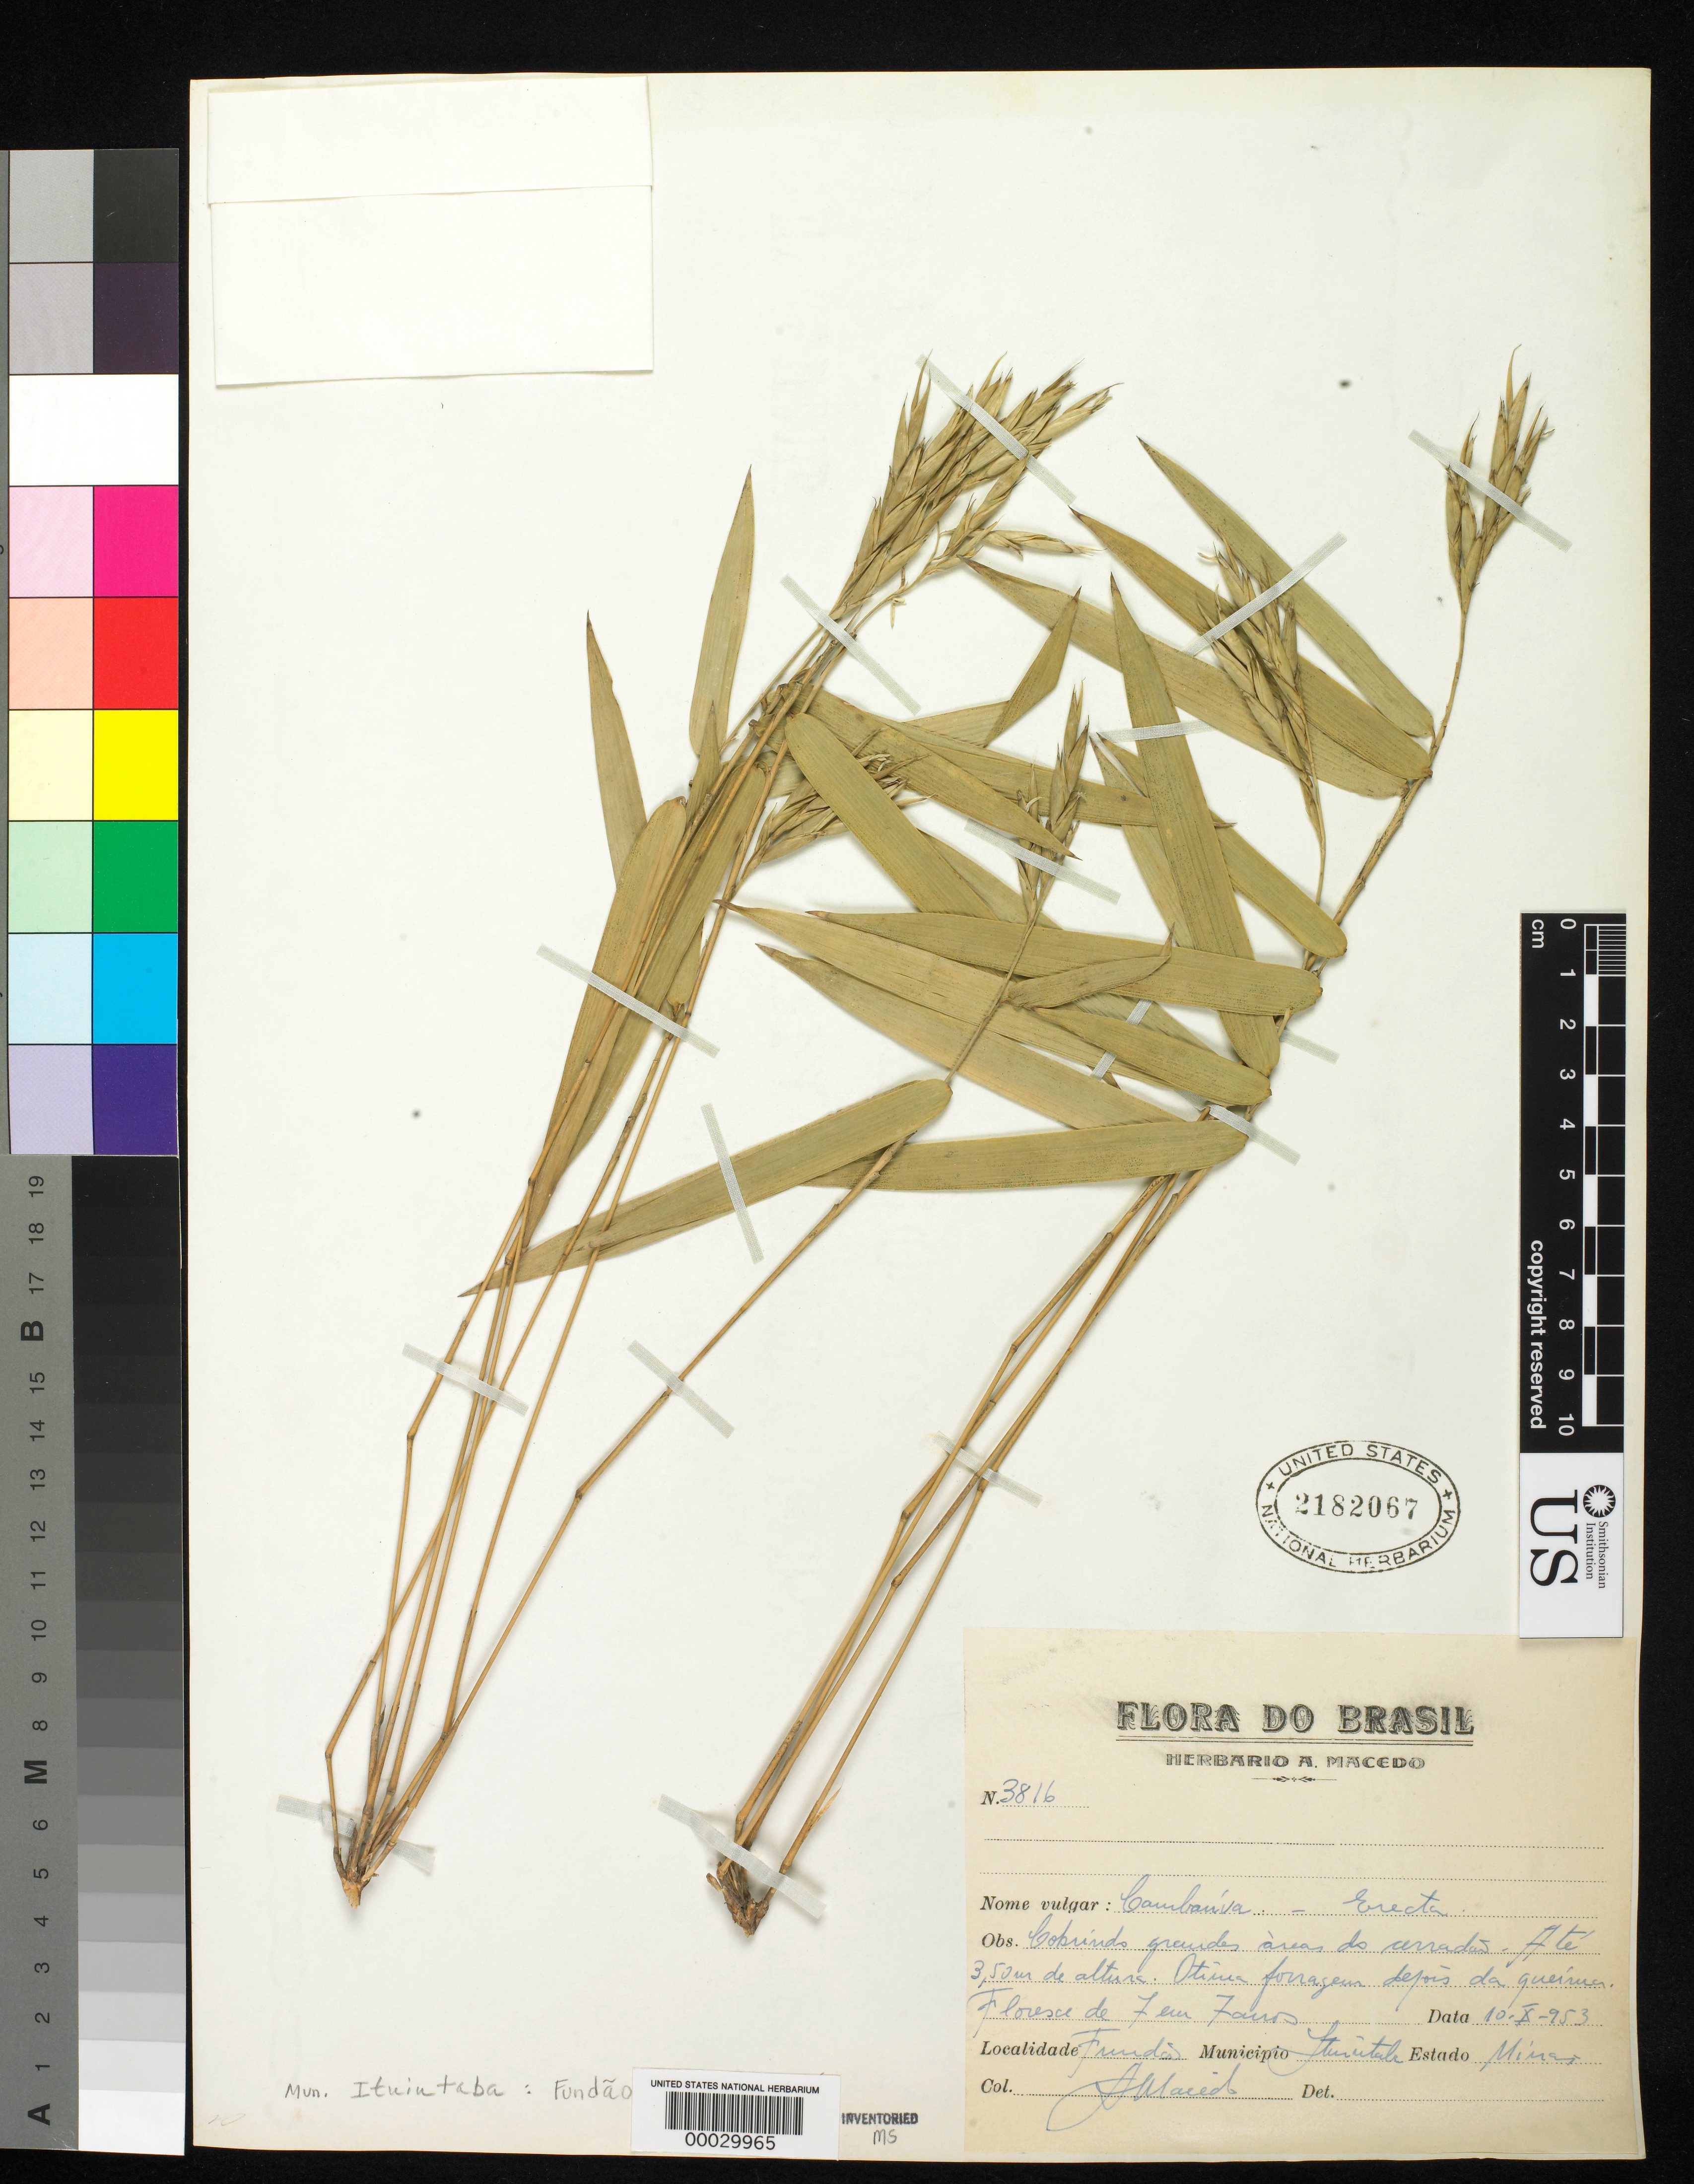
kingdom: Plantae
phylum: Tracheophyta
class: Liliopsida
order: Poales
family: Poaceae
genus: Actinocladum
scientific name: Actinocladum verticillatum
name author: (Nees) McClure ex Soderstr.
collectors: H. Macido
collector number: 3816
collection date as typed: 10 Oct 1953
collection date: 1953-10-10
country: Brazil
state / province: Minas Gerais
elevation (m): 350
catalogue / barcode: US 2182067